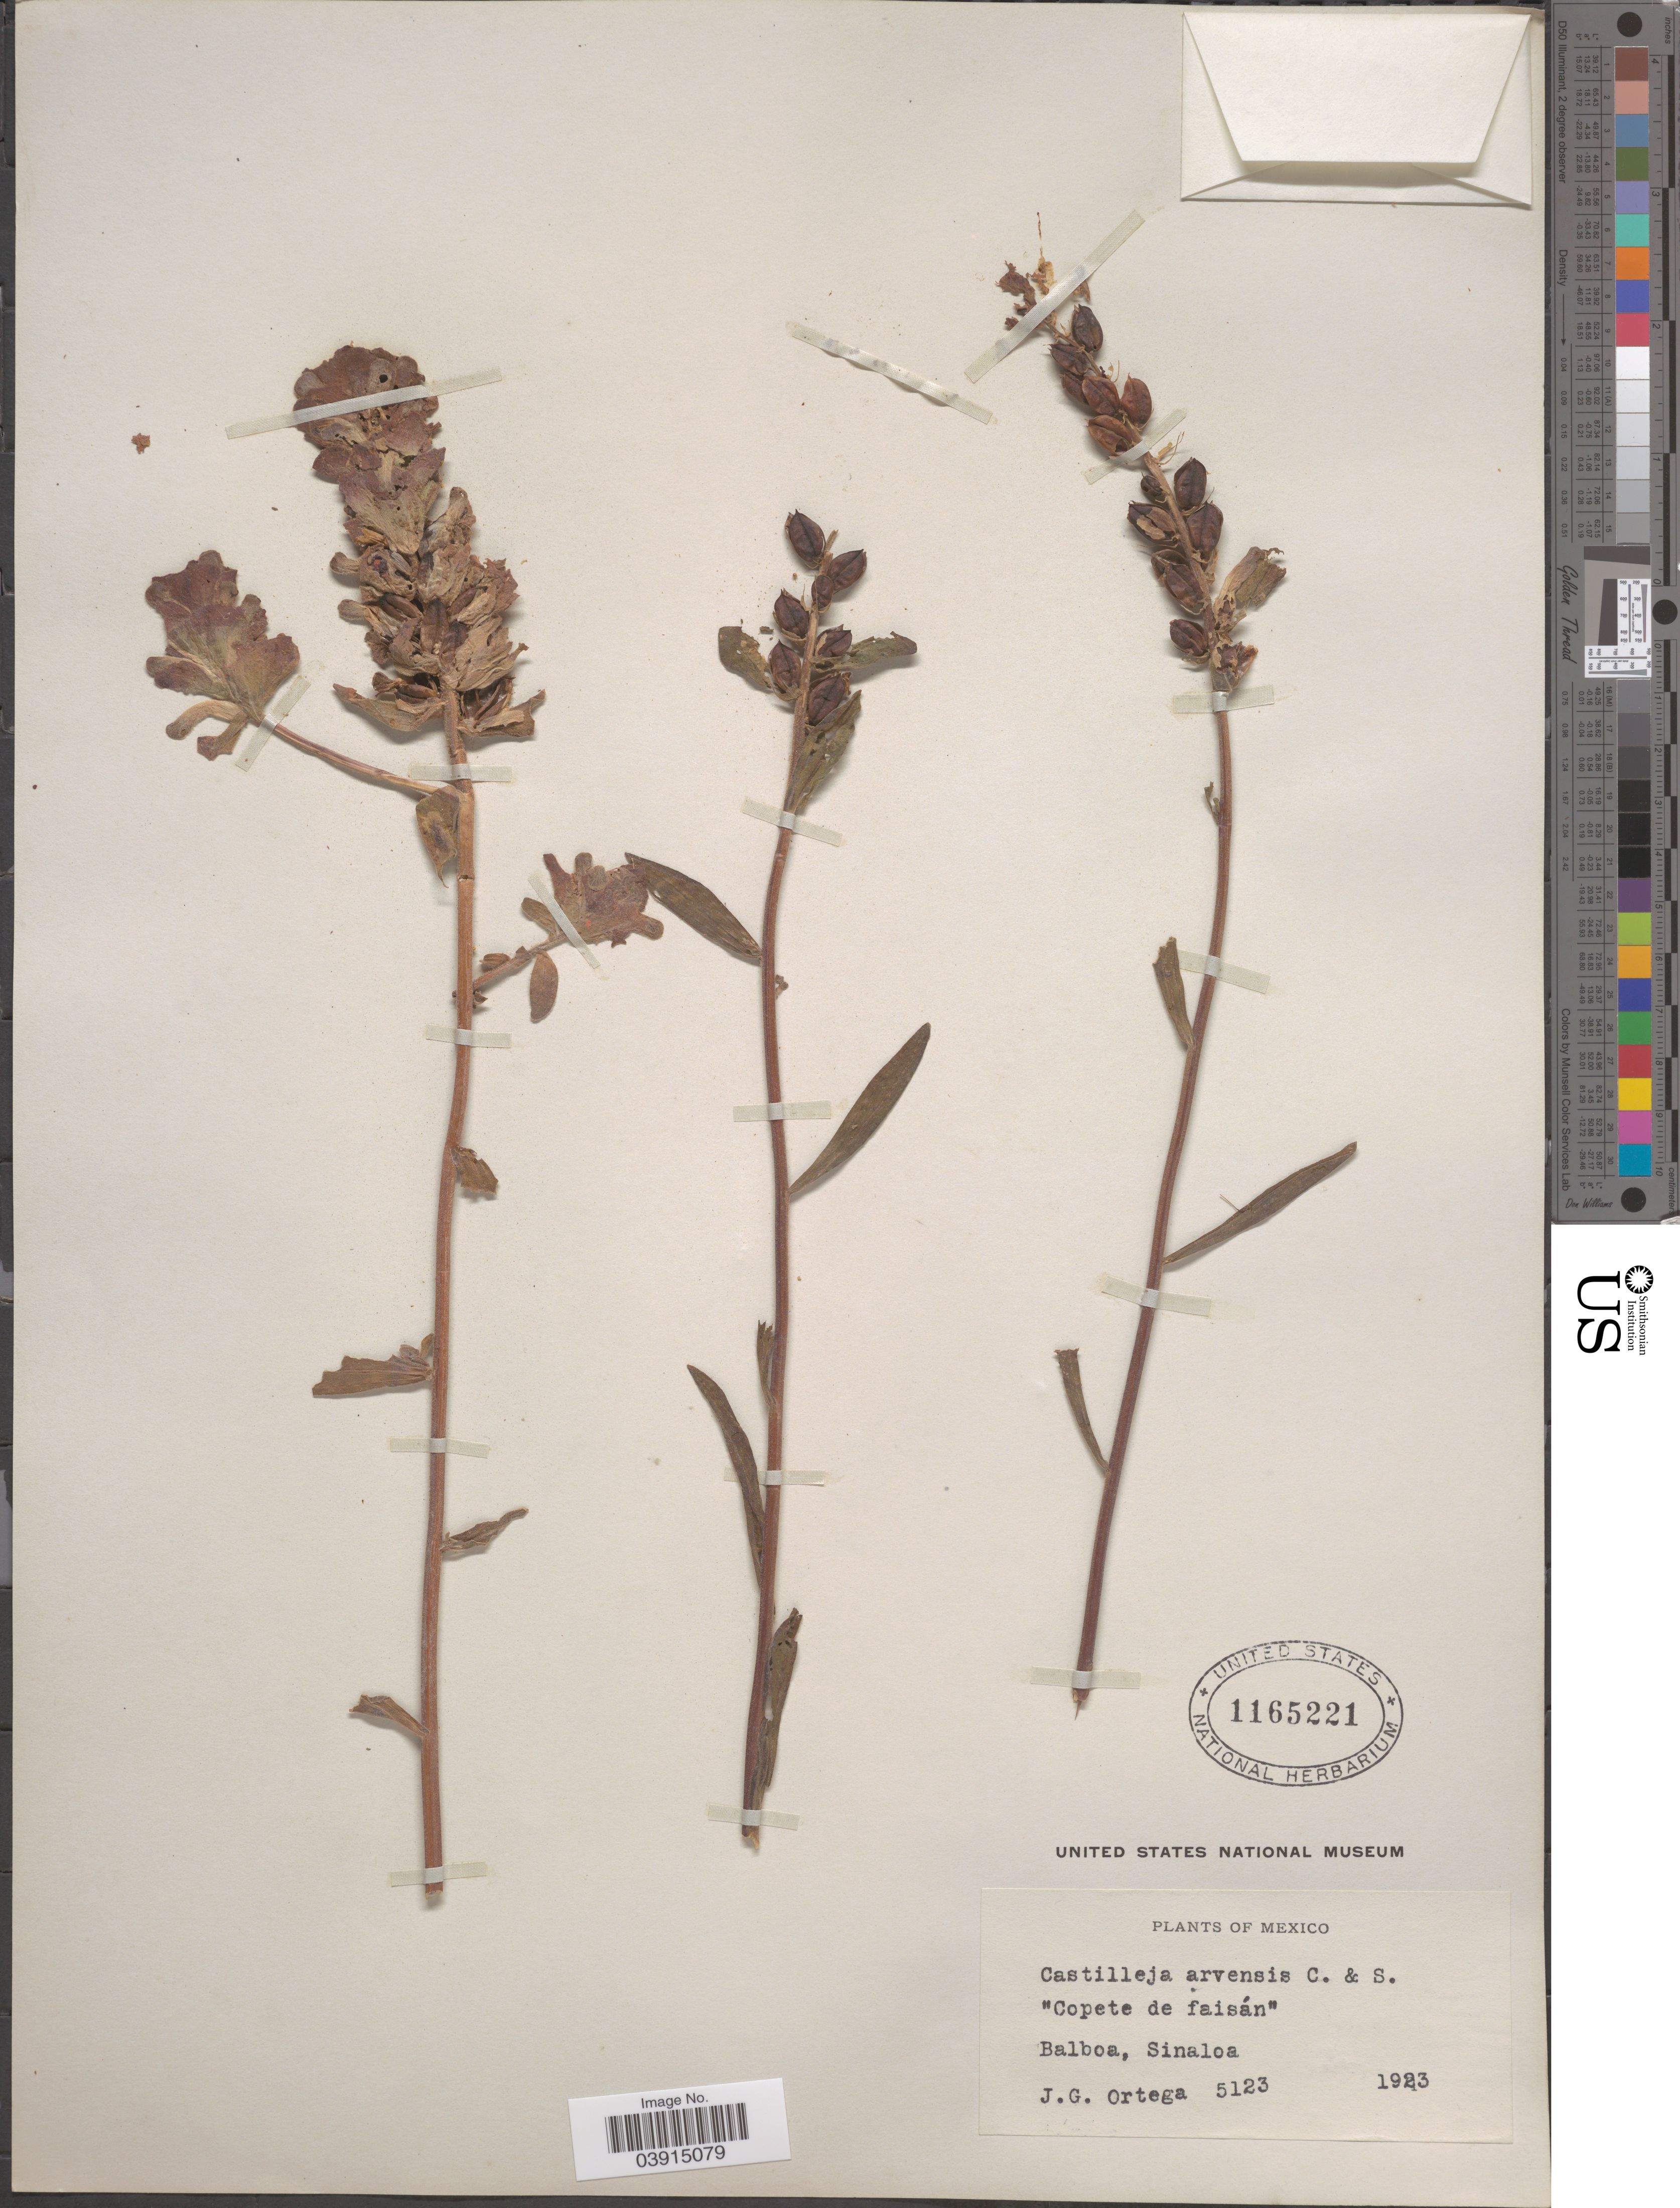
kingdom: Plantae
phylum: Tracheophyta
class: Magnoliopsida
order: Lamiales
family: Orobanchaceae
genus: Castilleja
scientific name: Castilleja arvensis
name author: Schltdl. & Cham.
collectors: J. Ortega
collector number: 5123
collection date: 1923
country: Mexico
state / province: Sinaloa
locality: Balboa.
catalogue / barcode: US 1165221